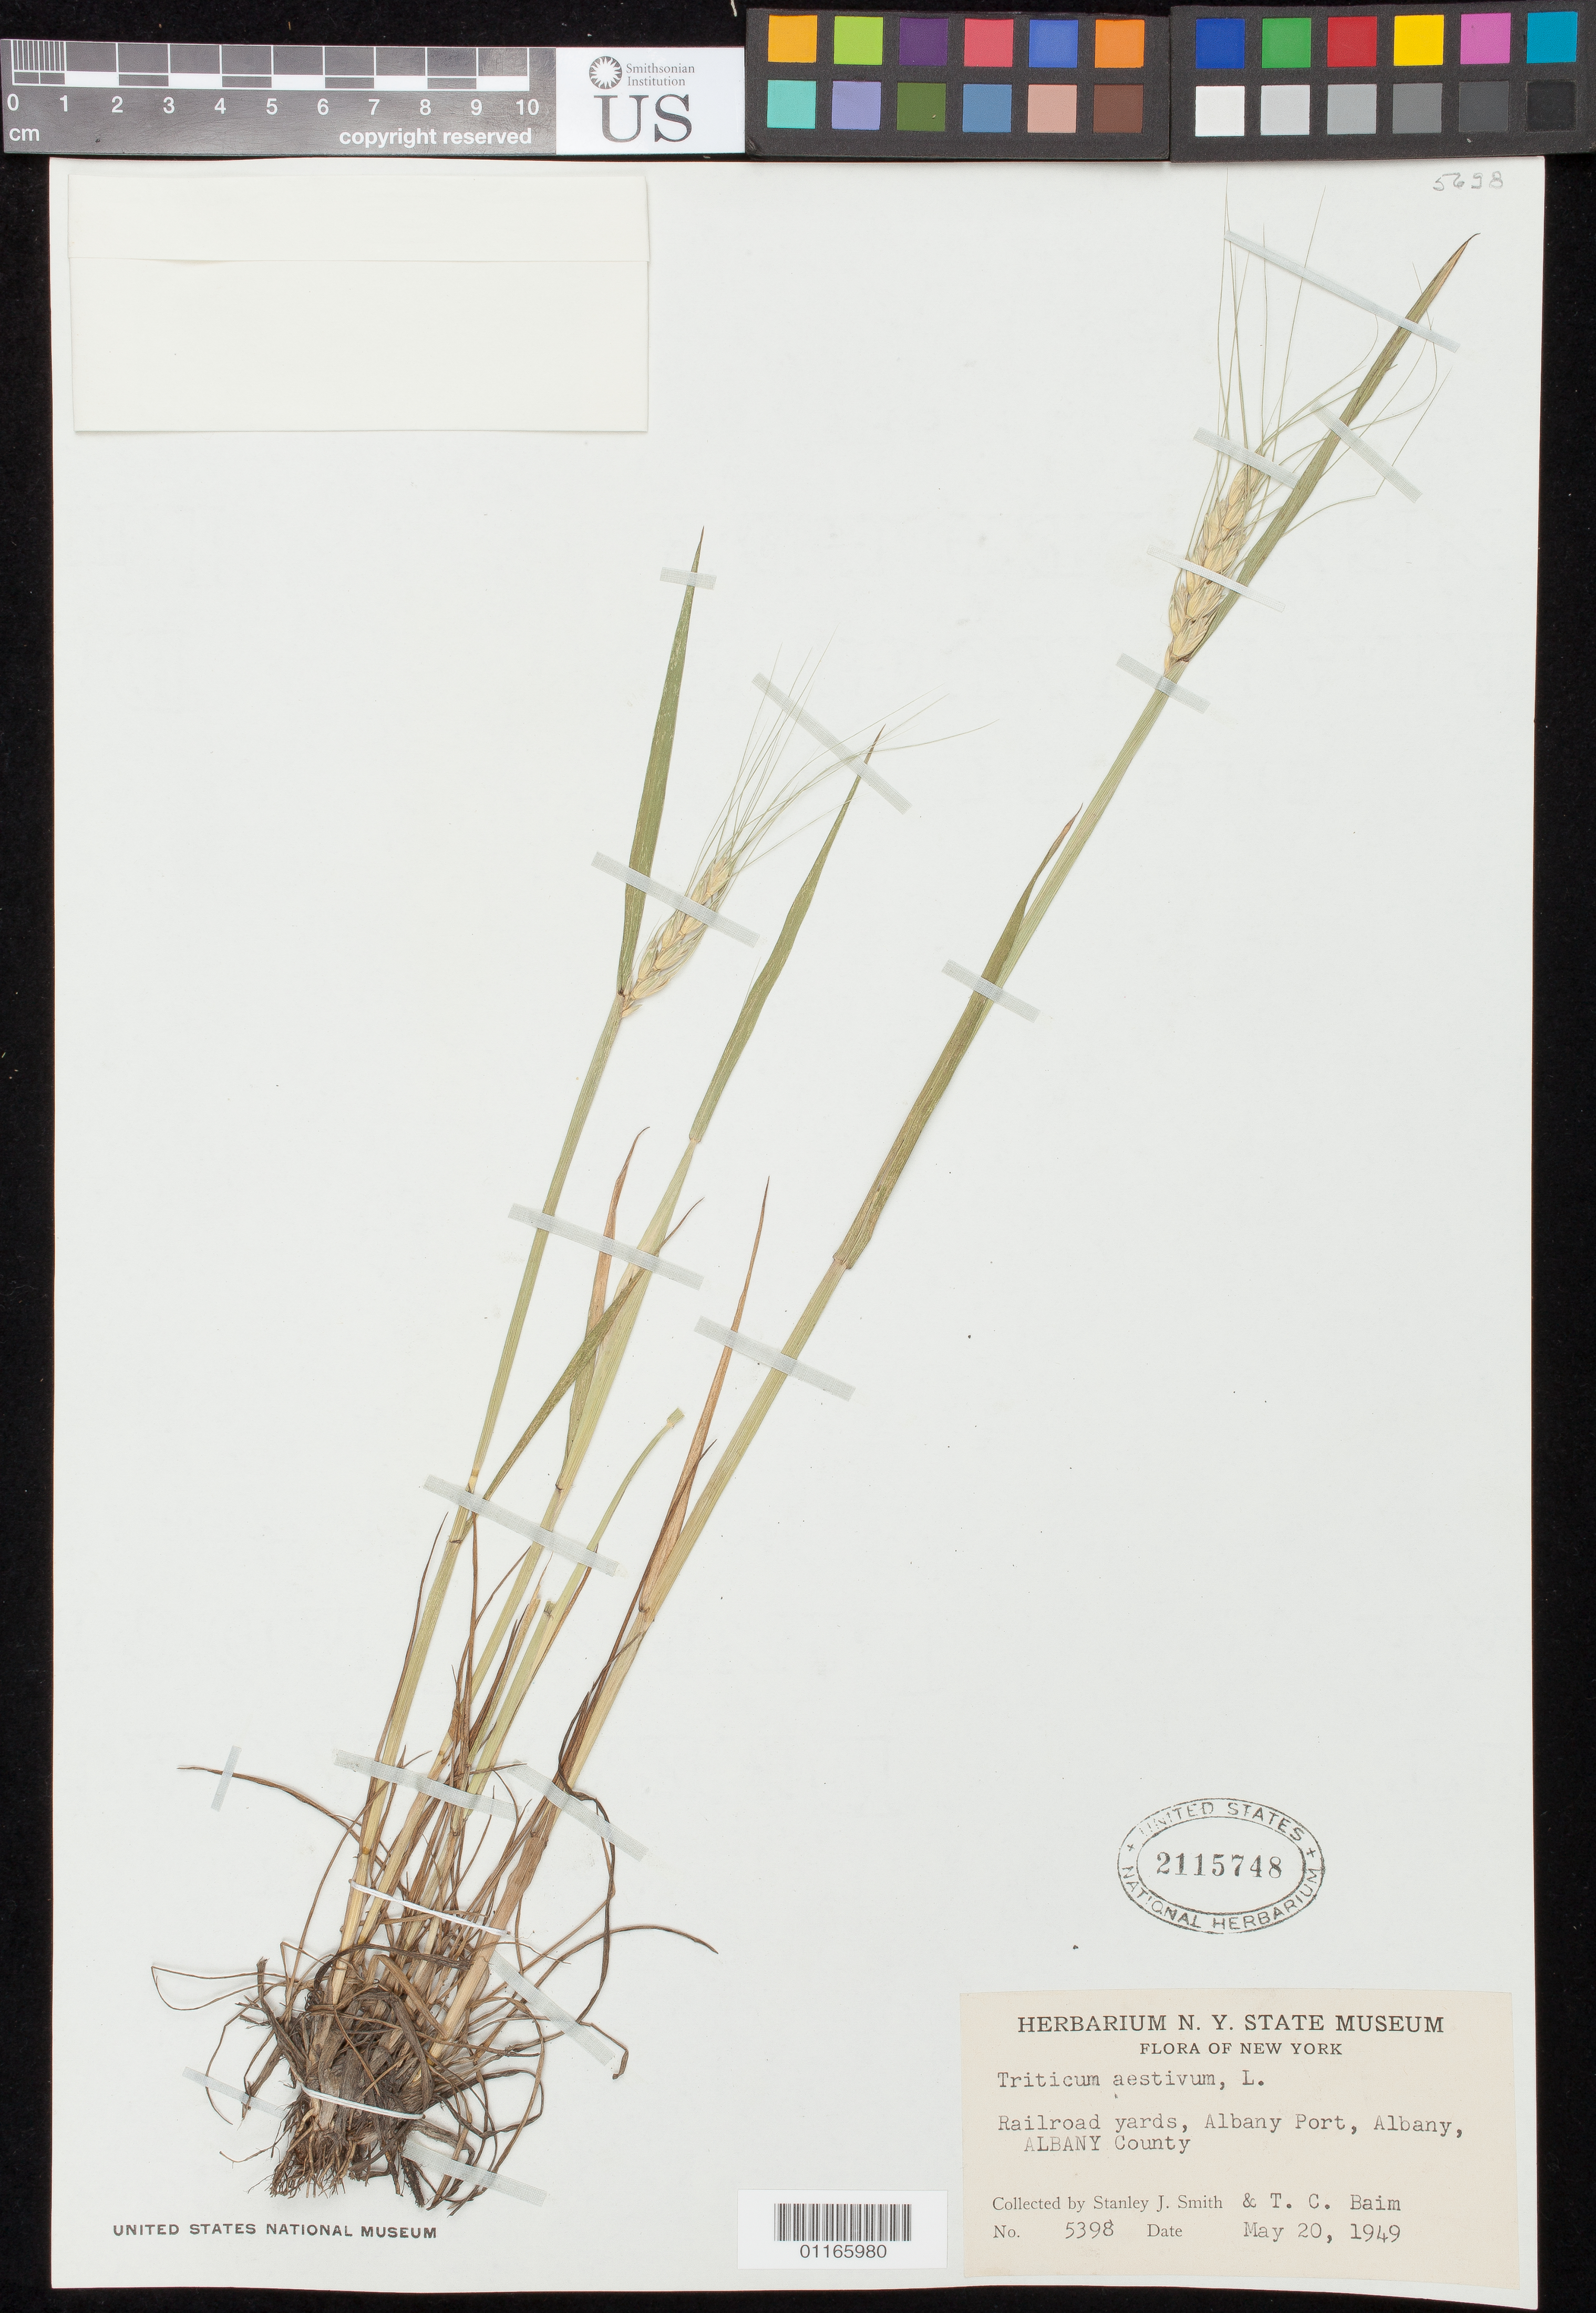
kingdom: Plantae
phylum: Tracheophyta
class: Liliopsida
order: Poales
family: Poaceae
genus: Triticum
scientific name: Triticum aestivum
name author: L.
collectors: S. Smith & T. Baim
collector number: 5398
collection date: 1949-05-20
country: United States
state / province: New York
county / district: Albany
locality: Railroad yards, Albany Port, Albany.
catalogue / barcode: US 2115748